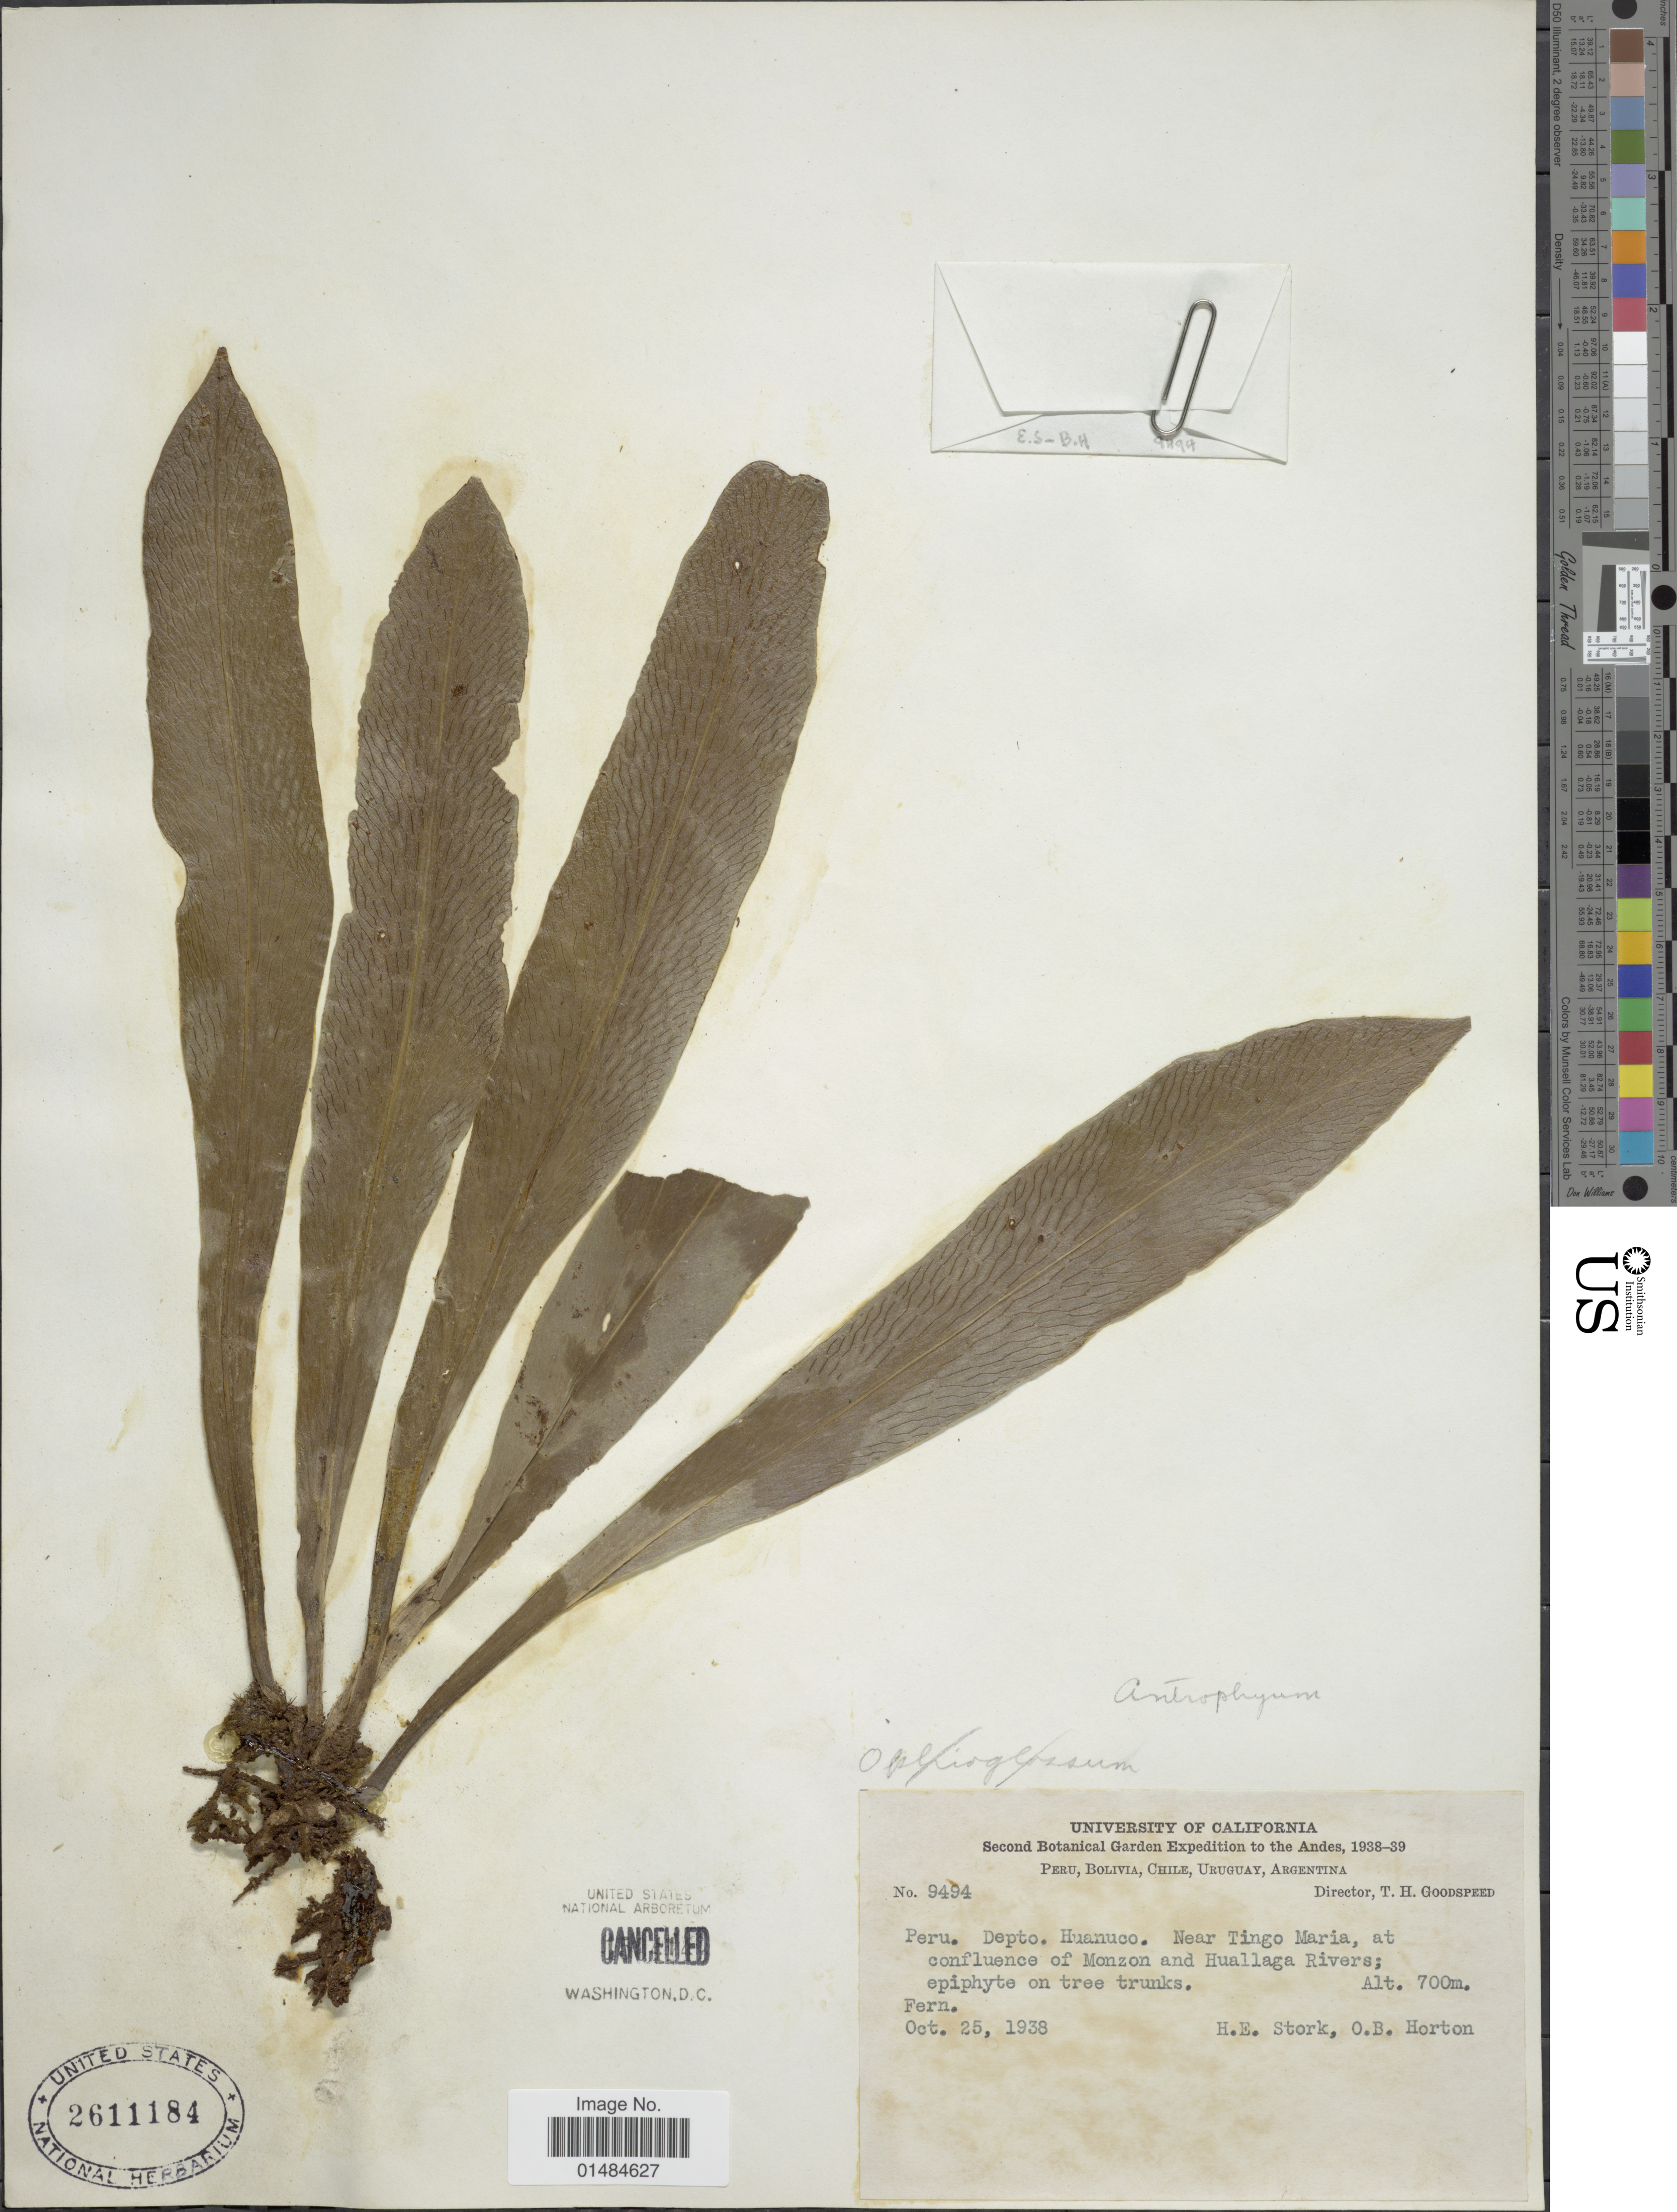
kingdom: Plantae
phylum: Tracheophyta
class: Polypodiopsida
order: Polypodiales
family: Pteridaceae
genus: Antrophyum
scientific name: Antrophyum sp.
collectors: H. E. Stork & O. B. Horton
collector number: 9494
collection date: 1938-10-25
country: Peru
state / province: Huánuco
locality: Depto. Huanuco. Near Tingo Maria, at confluence of Monzon and Huallaga Rivers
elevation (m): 700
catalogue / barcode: US 2611184